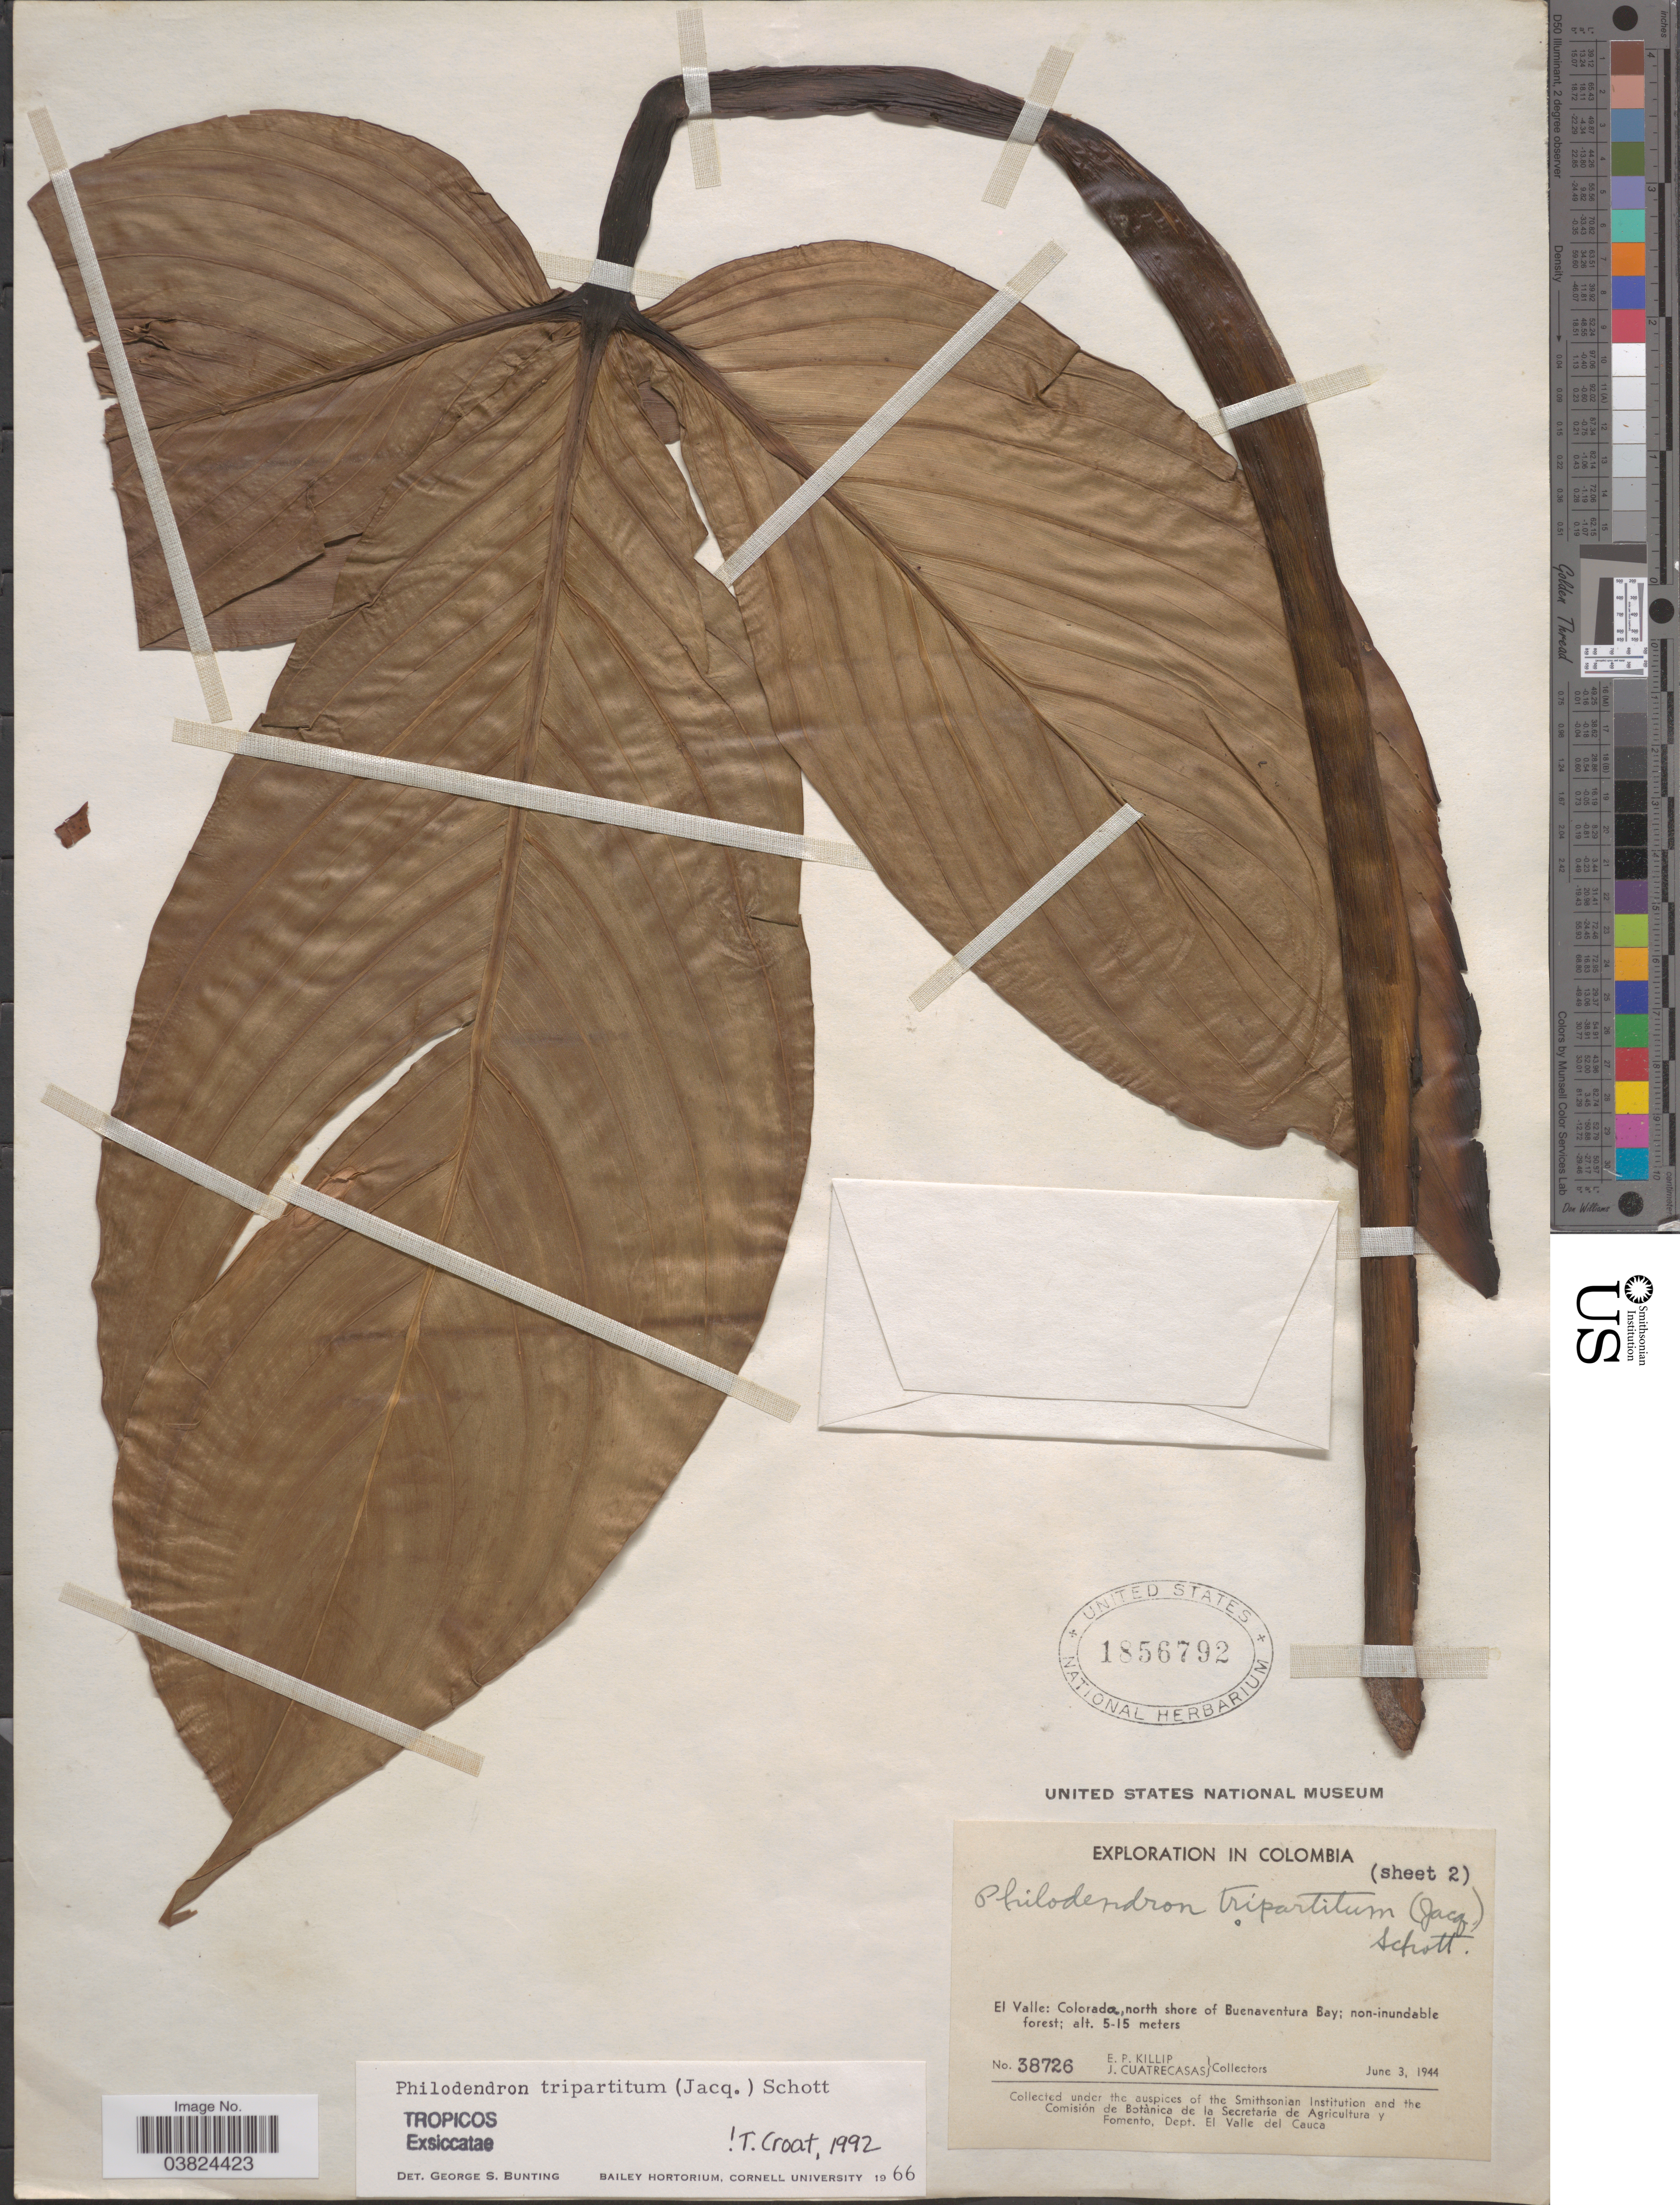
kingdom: Plantae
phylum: Tracheophyta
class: Liliopsida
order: Alismatales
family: Araceae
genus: Philodendron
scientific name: Philodendron tripartitum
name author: (Jacq.) Schott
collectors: E. P. Killip & J. Cuatrecasas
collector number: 38726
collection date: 1944-06-03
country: Colombia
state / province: Valle del Cauca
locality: El Valle: Colorada, north shore of Buenaventura Bay.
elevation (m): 5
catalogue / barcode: US 1856792